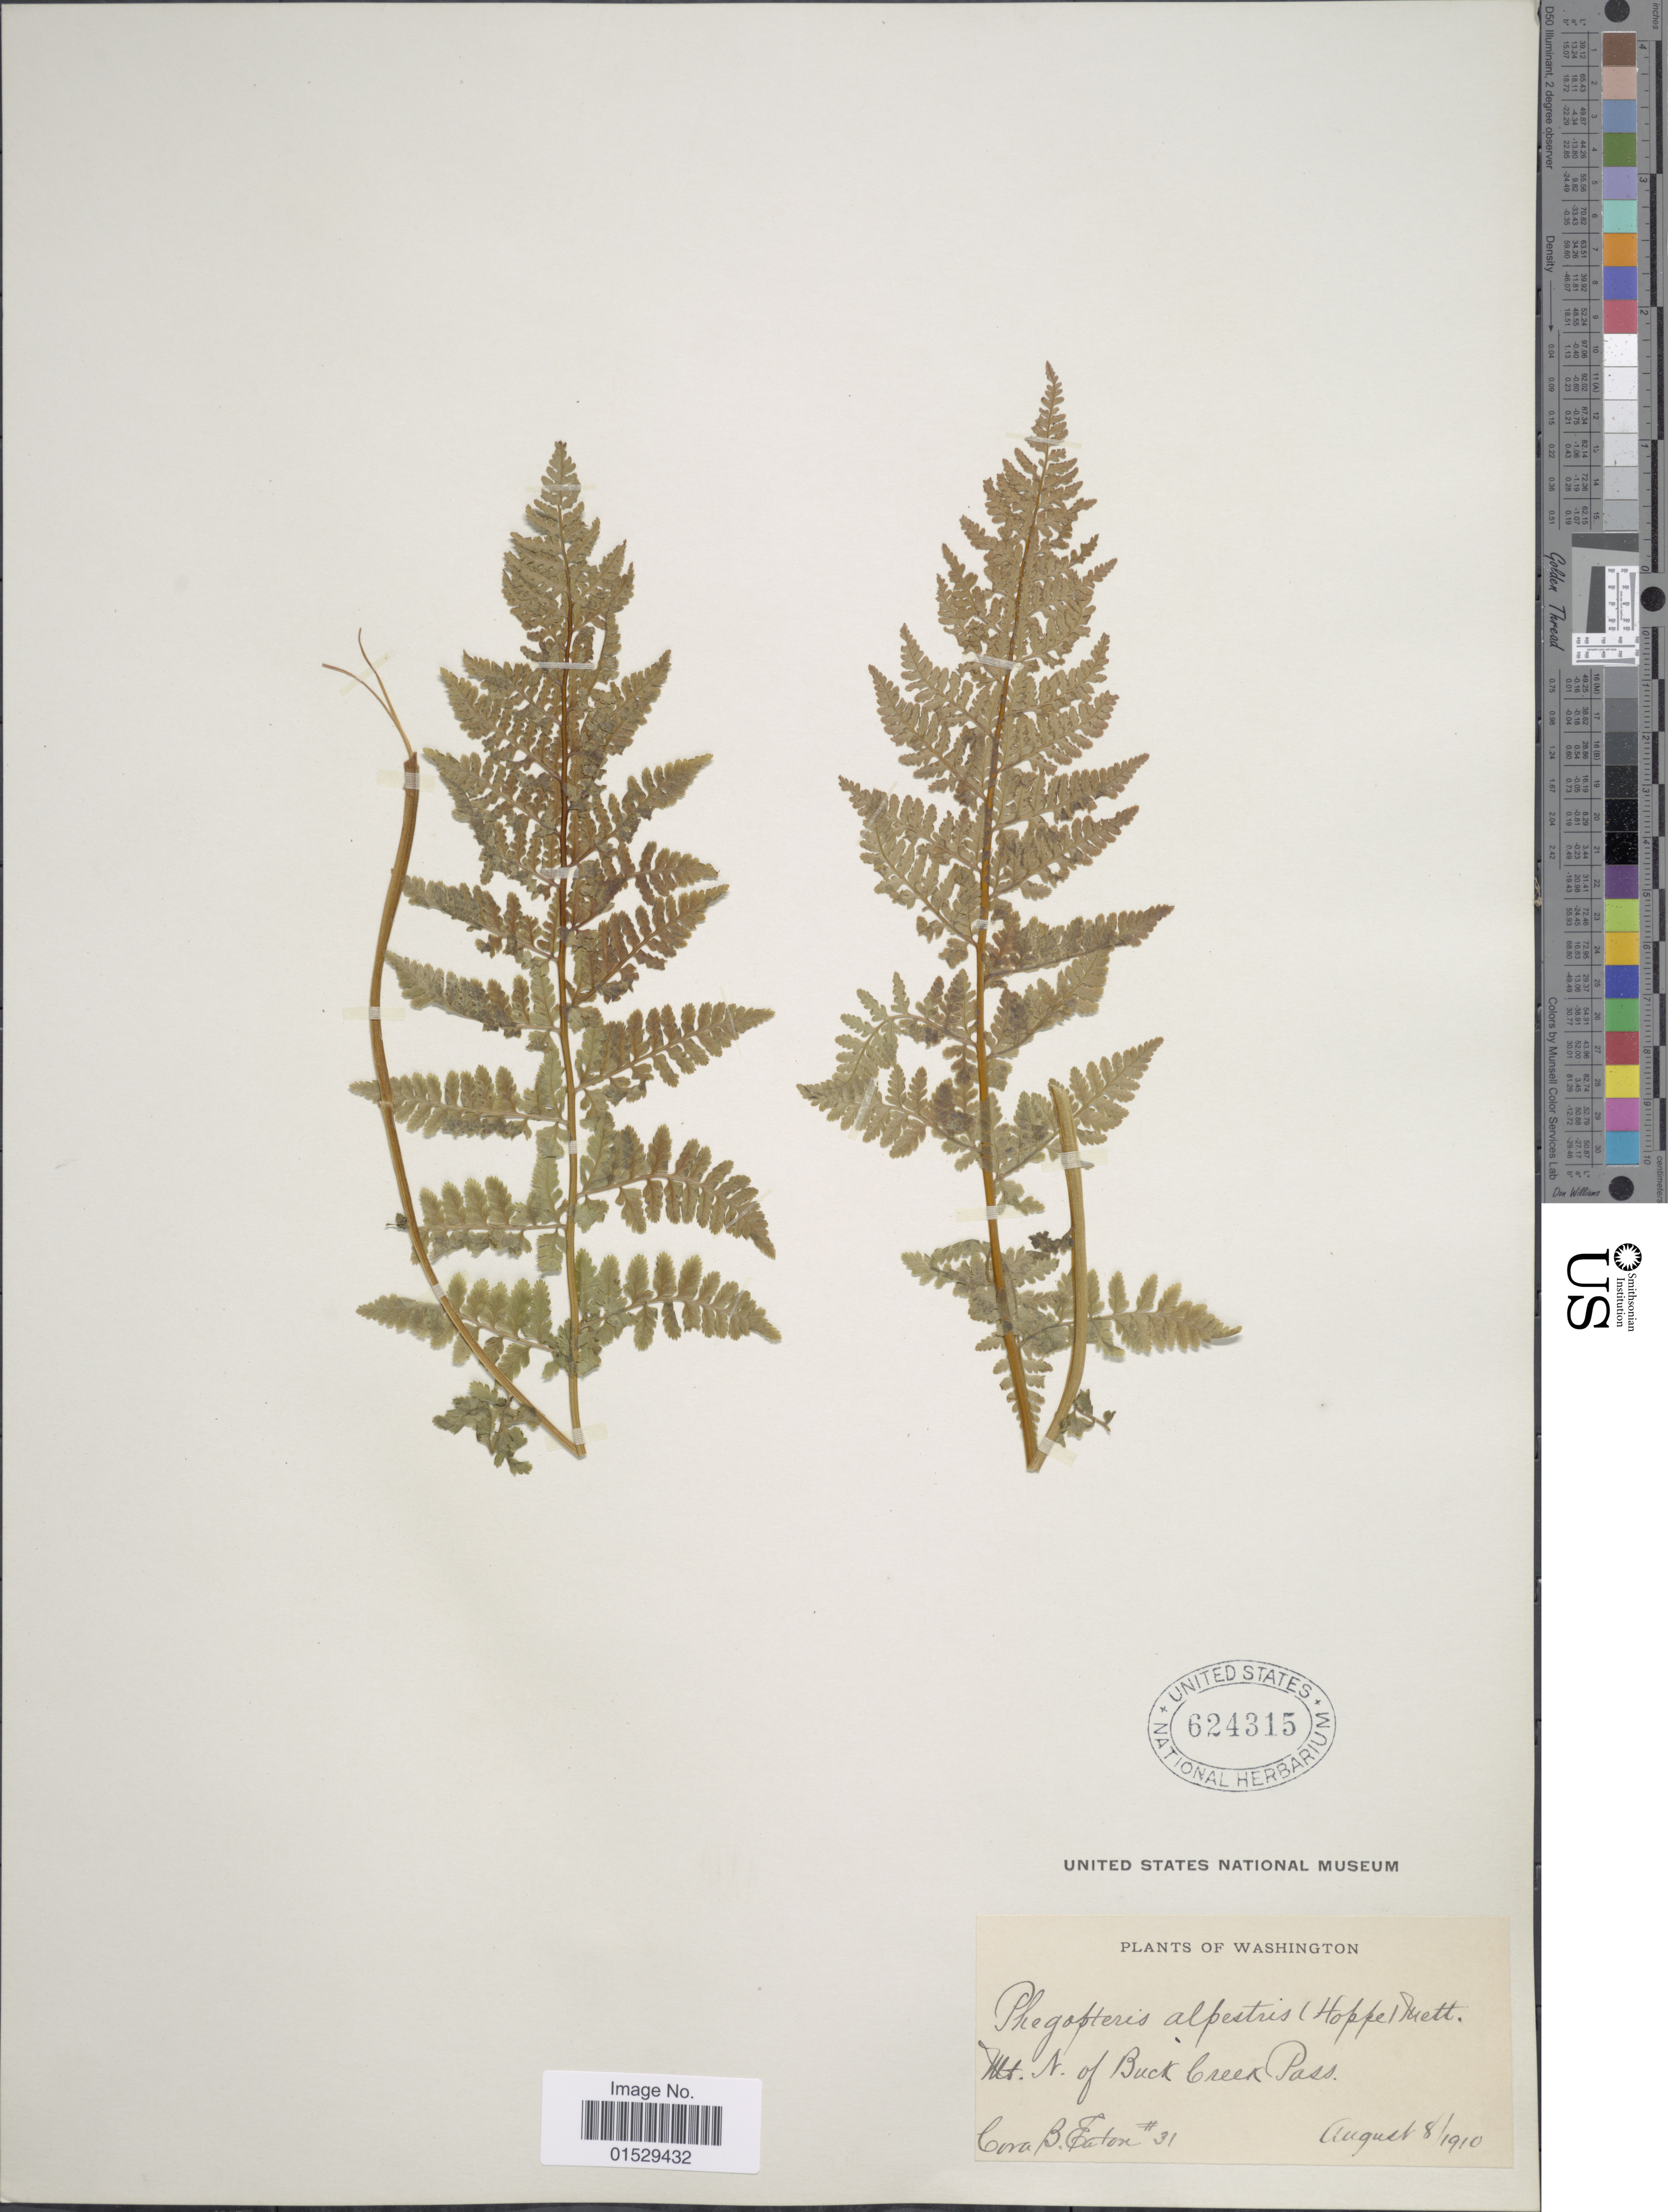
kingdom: Plantae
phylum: Tracheophyta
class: Polypodiopsida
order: Polypodiales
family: Athyriaceae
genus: Athyrium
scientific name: Athyrium distentifolilum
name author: Tausch ex Opiz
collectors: C. Eaton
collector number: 31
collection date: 1910-08-08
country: United States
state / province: Washington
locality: Mt. N. of Buck Creek Pass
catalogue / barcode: US 624315